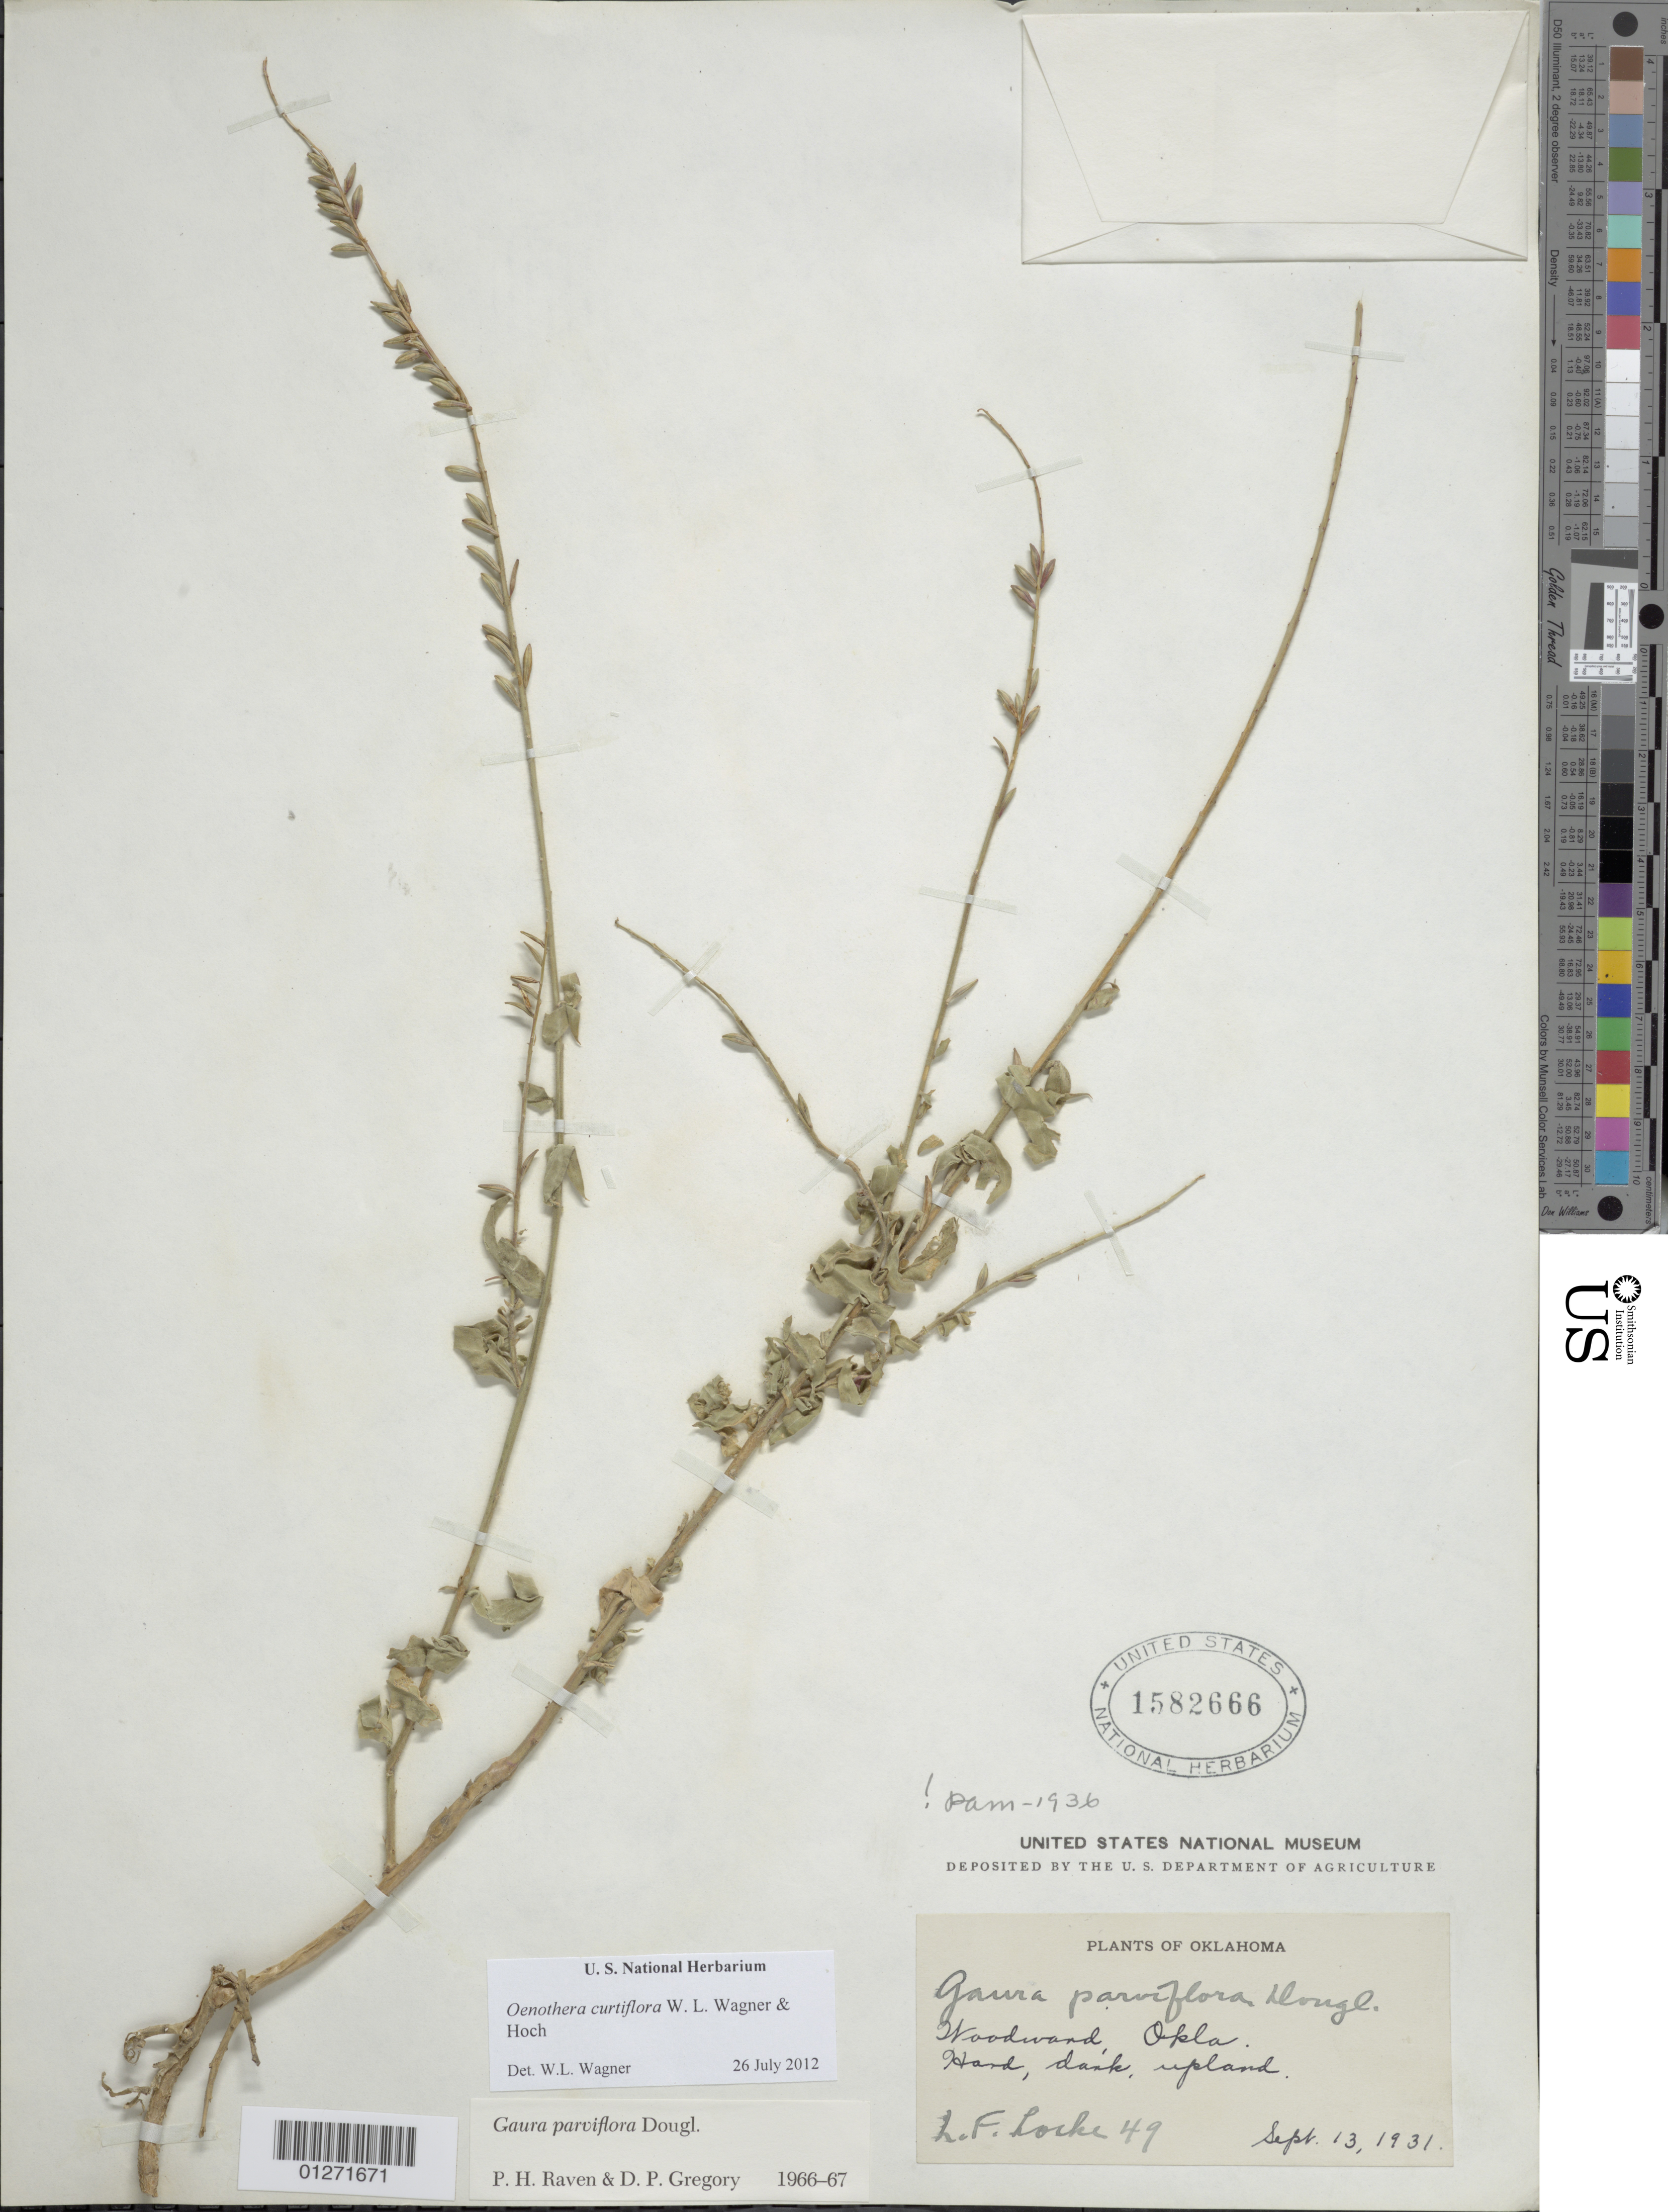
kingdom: Plantae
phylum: Tracheophyta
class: Magnoliopsida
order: Myrtales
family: Onagraceae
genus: Oenothera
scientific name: Oenothera curtiflora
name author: W.L. Wagner & Hoch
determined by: Wagner, W. L., (BOT), Smithsonian Institution - National Museum of Natural History (UNITED STATES)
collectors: L. Locke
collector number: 49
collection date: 1931-09-13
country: United States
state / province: Oklahoma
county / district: Woodward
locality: Woodward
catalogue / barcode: US 1582666